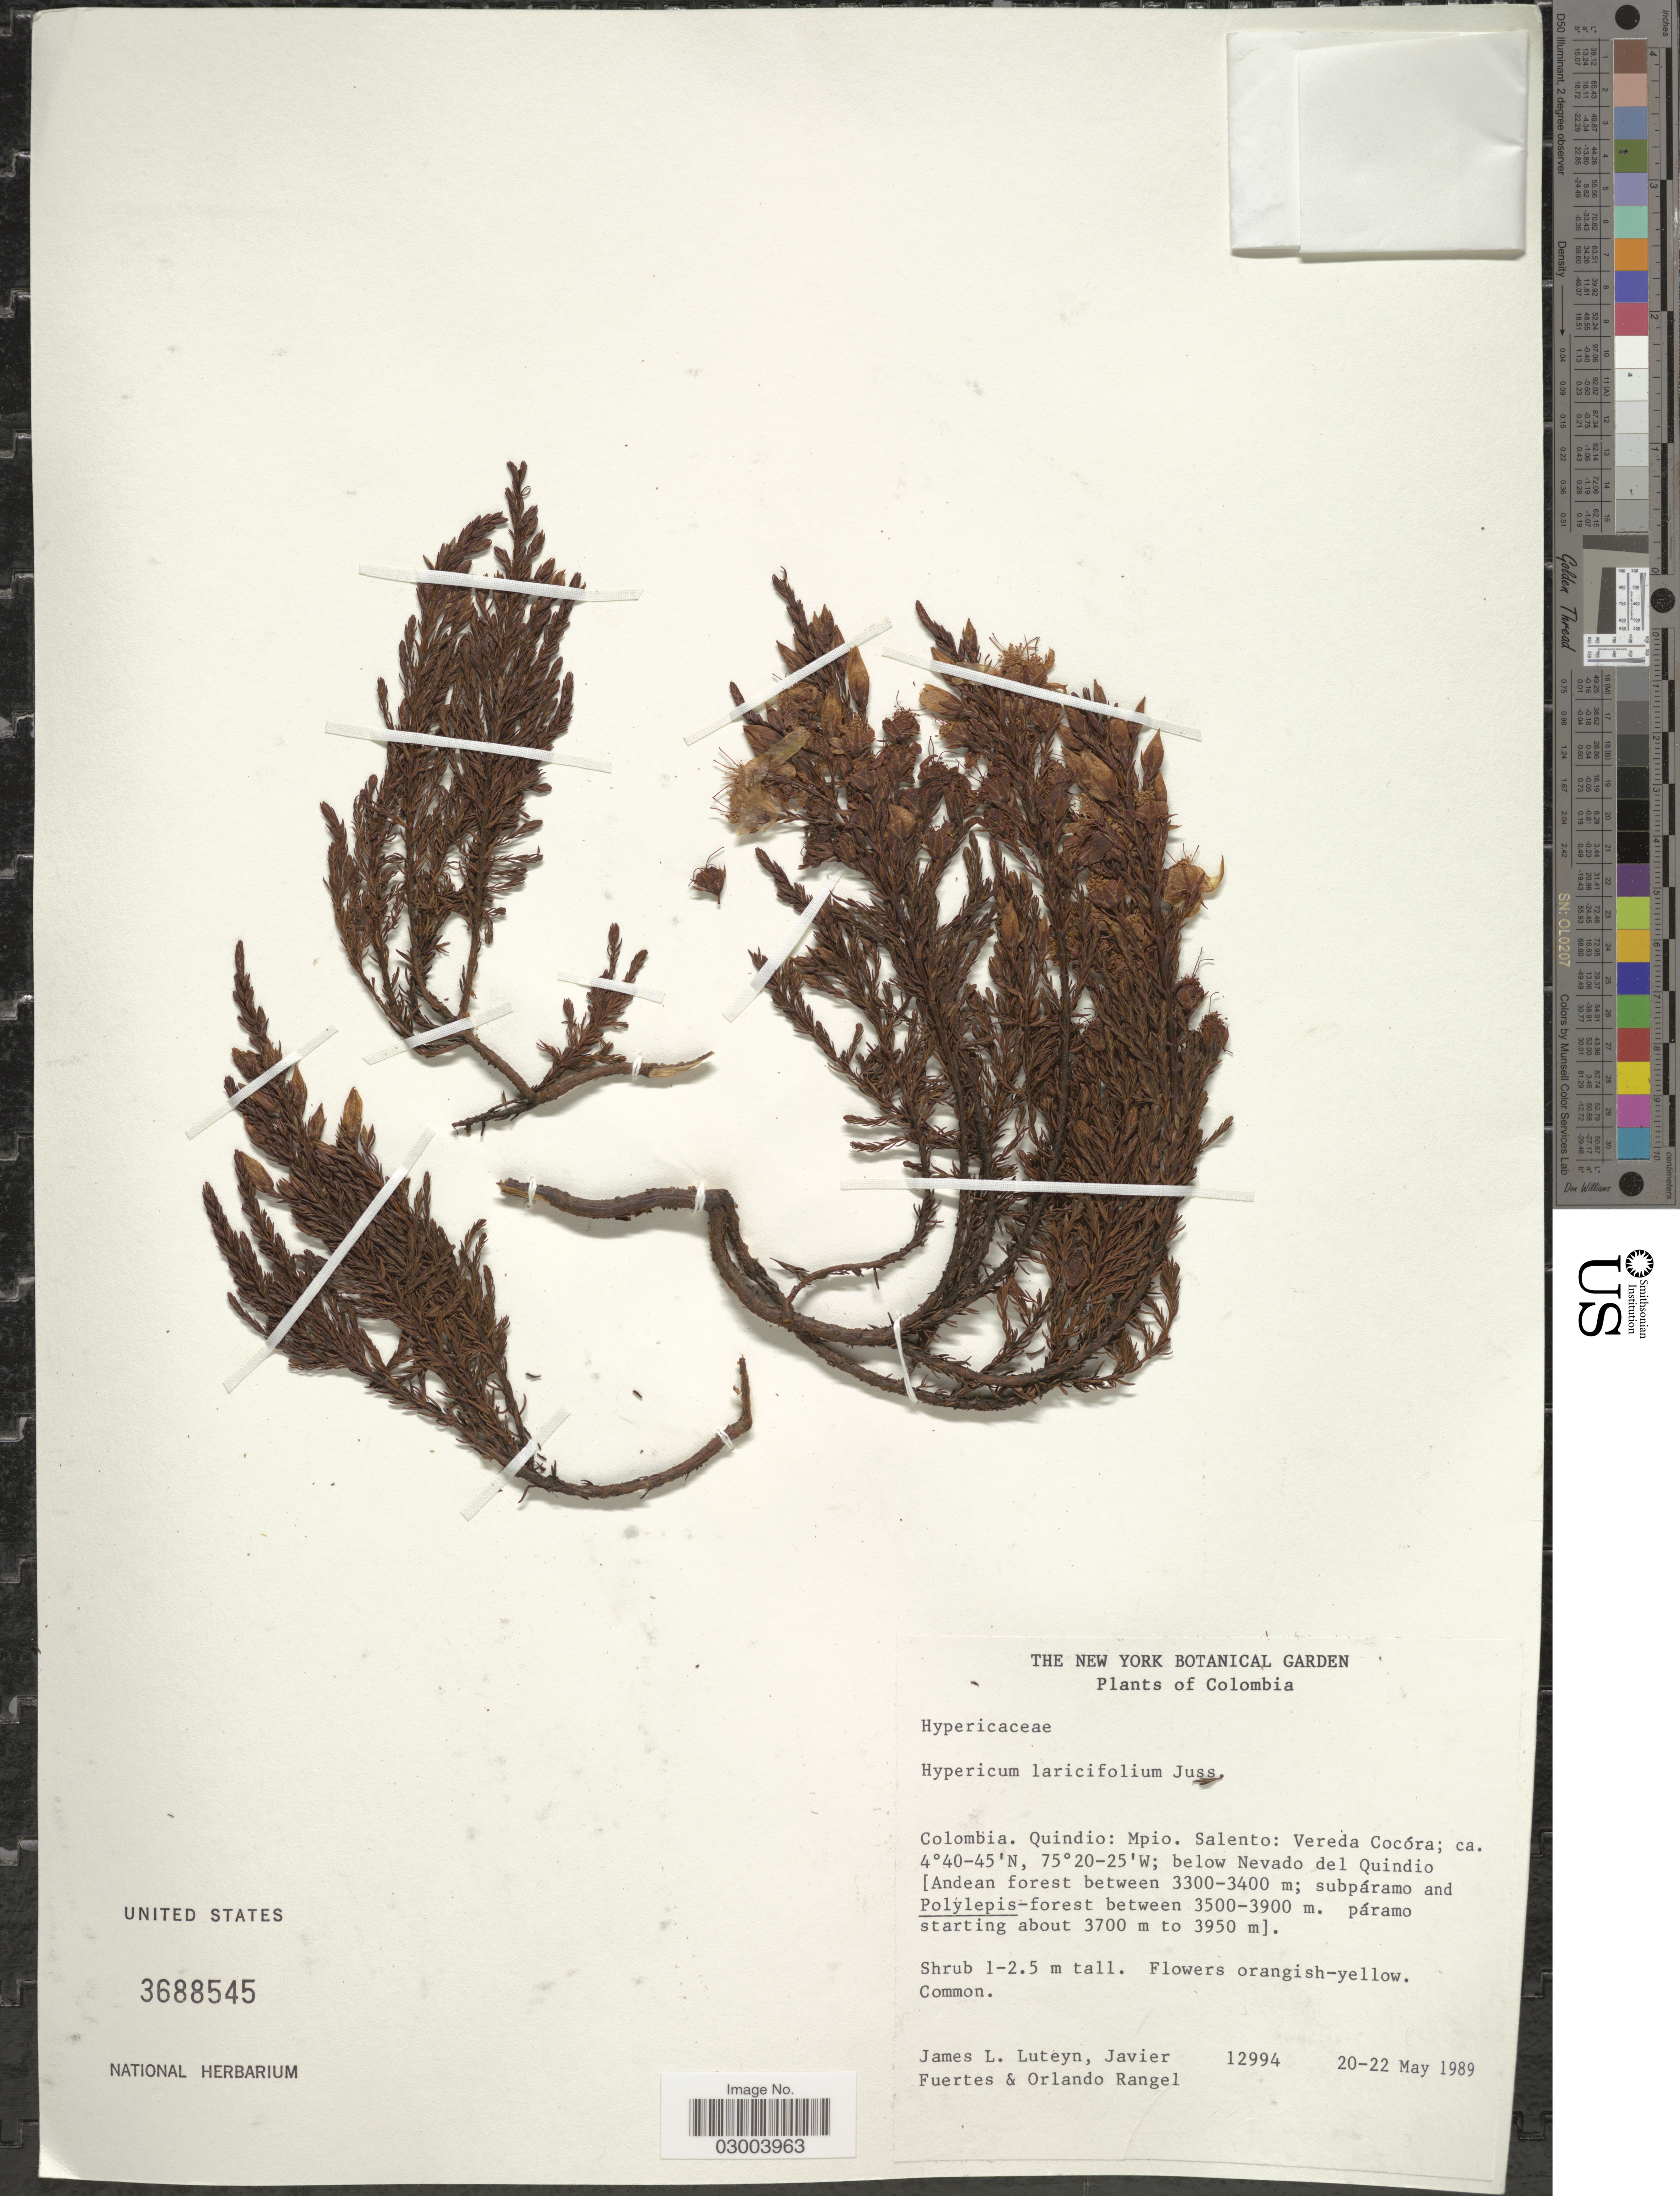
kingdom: Plantae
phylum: Tracheophyta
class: Magnoliopsida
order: Malpighiales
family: Hypericaceae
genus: Hypericum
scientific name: Hypericum laricifolium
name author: Juss.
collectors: J. Luteyn, J. Fuertes & O. Rangel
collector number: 12994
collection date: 1989-05-20/1989-05-22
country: Colombia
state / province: Quindío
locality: Mpio. Salento, Vereda Cocóra, below Nevado del Quindio.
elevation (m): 3300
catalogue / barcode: US 3688545